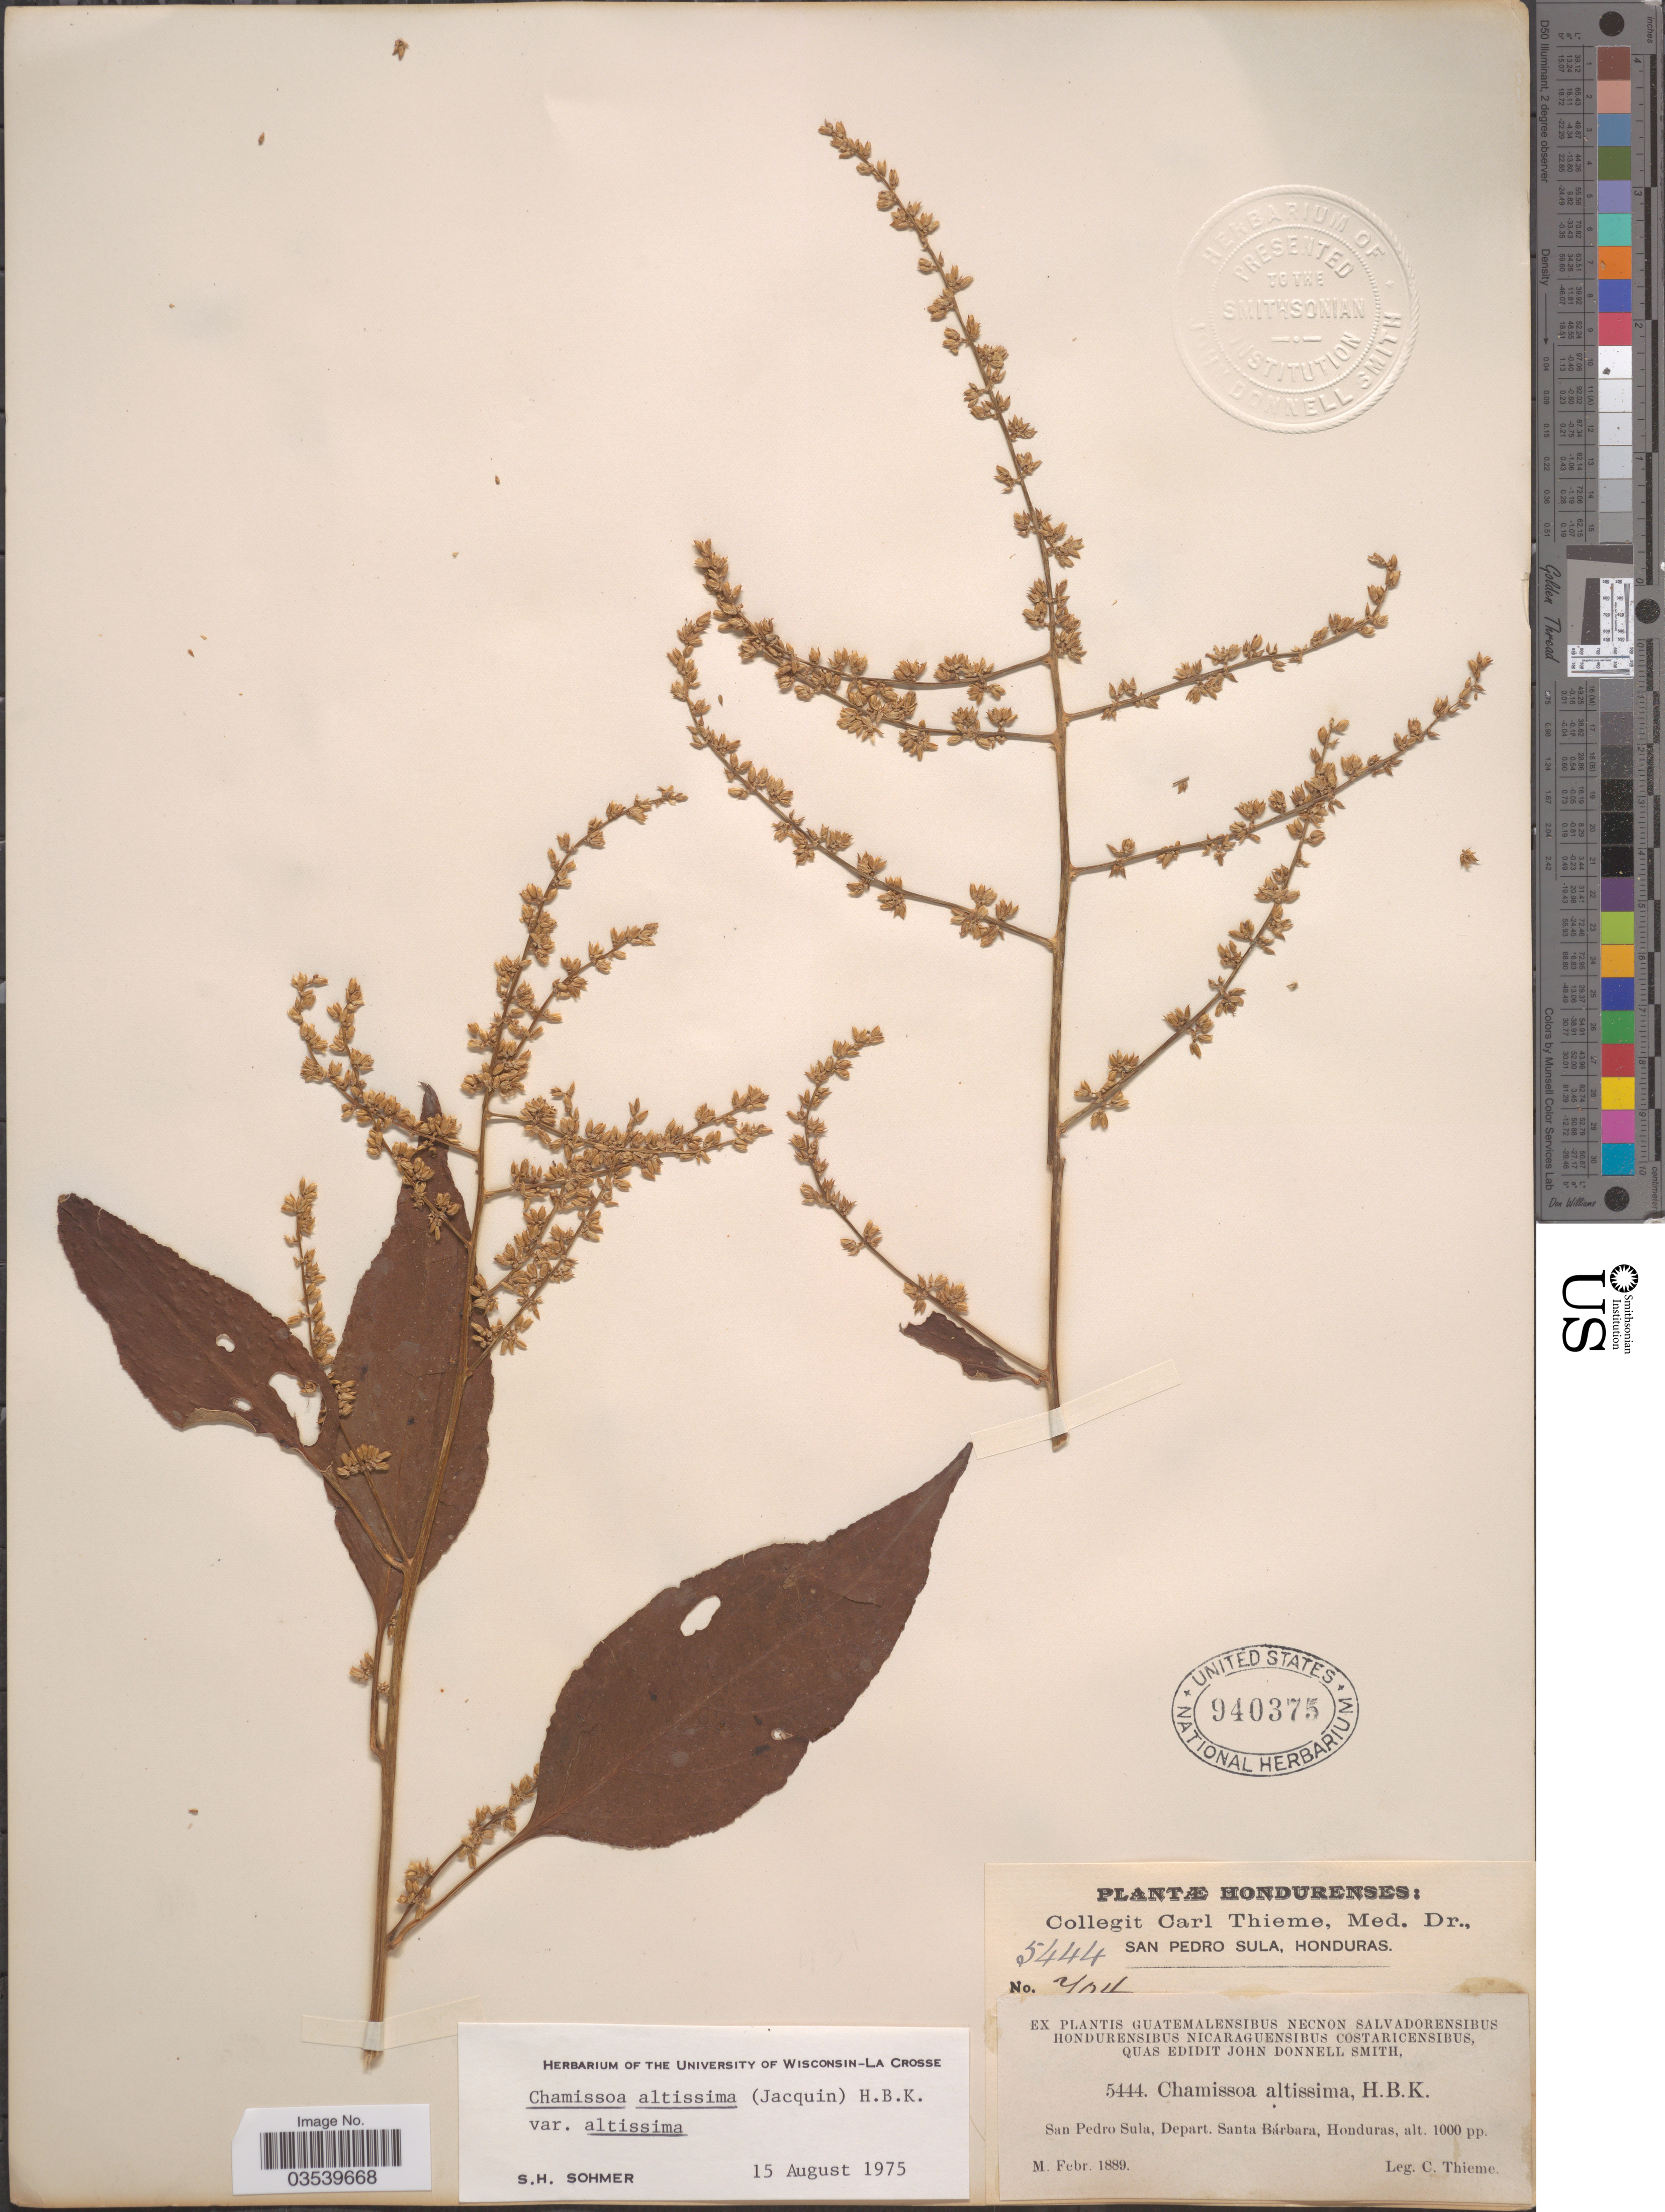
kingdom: Plantae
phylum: Tracheophyta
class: Magnoliopsida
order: Caryophyllales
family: Amaranthaceae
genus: Chamissoa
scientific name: Chamissoa altissima var. altissima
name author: (Jacq.) Kunth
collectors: C. Thieme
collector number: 5444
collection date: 1889-02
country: Honduras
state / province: Santa Bárbara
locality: San Pedro Sula, Depart. Santa Bárbara.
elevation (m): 305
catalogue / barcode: US 940375